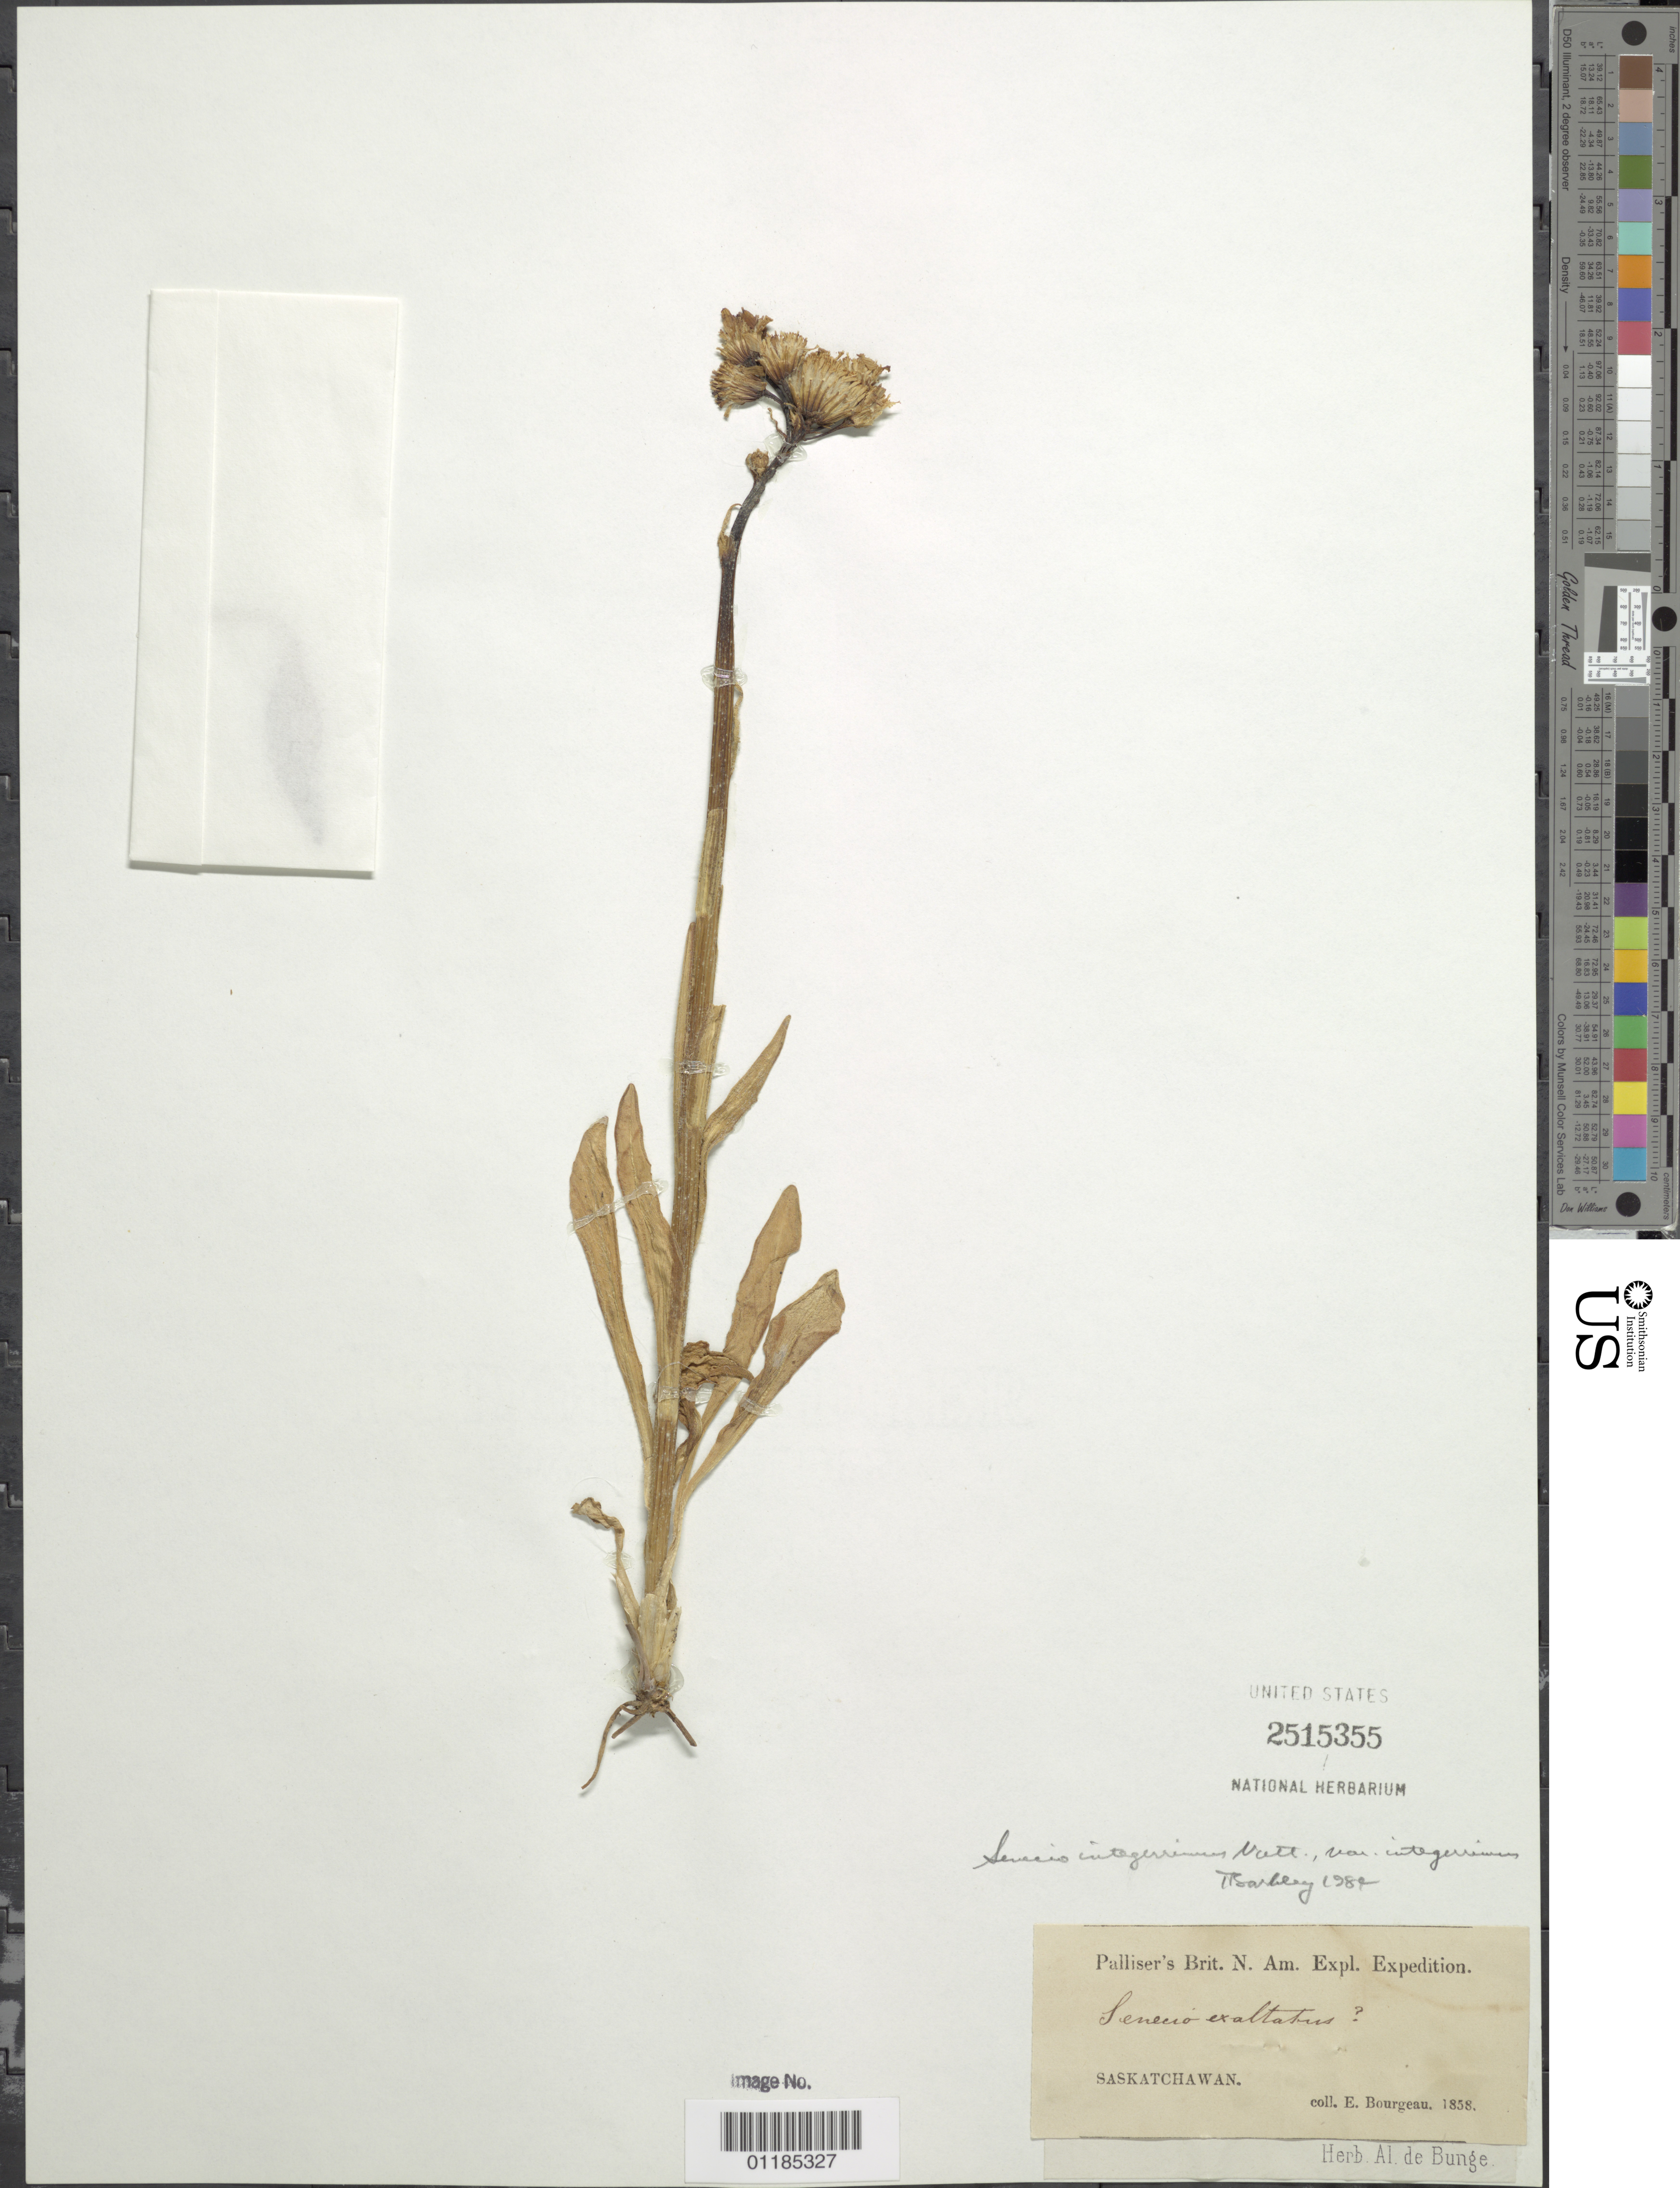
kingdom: Plantae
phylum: Tracheophyta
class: Magnoliopsida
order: Asterales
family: Asteraceae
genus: Senecio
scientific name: Senecio integerrimus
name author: Nutt.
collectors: E. Bourgeau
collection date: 1858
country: Canada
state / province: Saskatchewan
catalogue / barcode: US 2515355